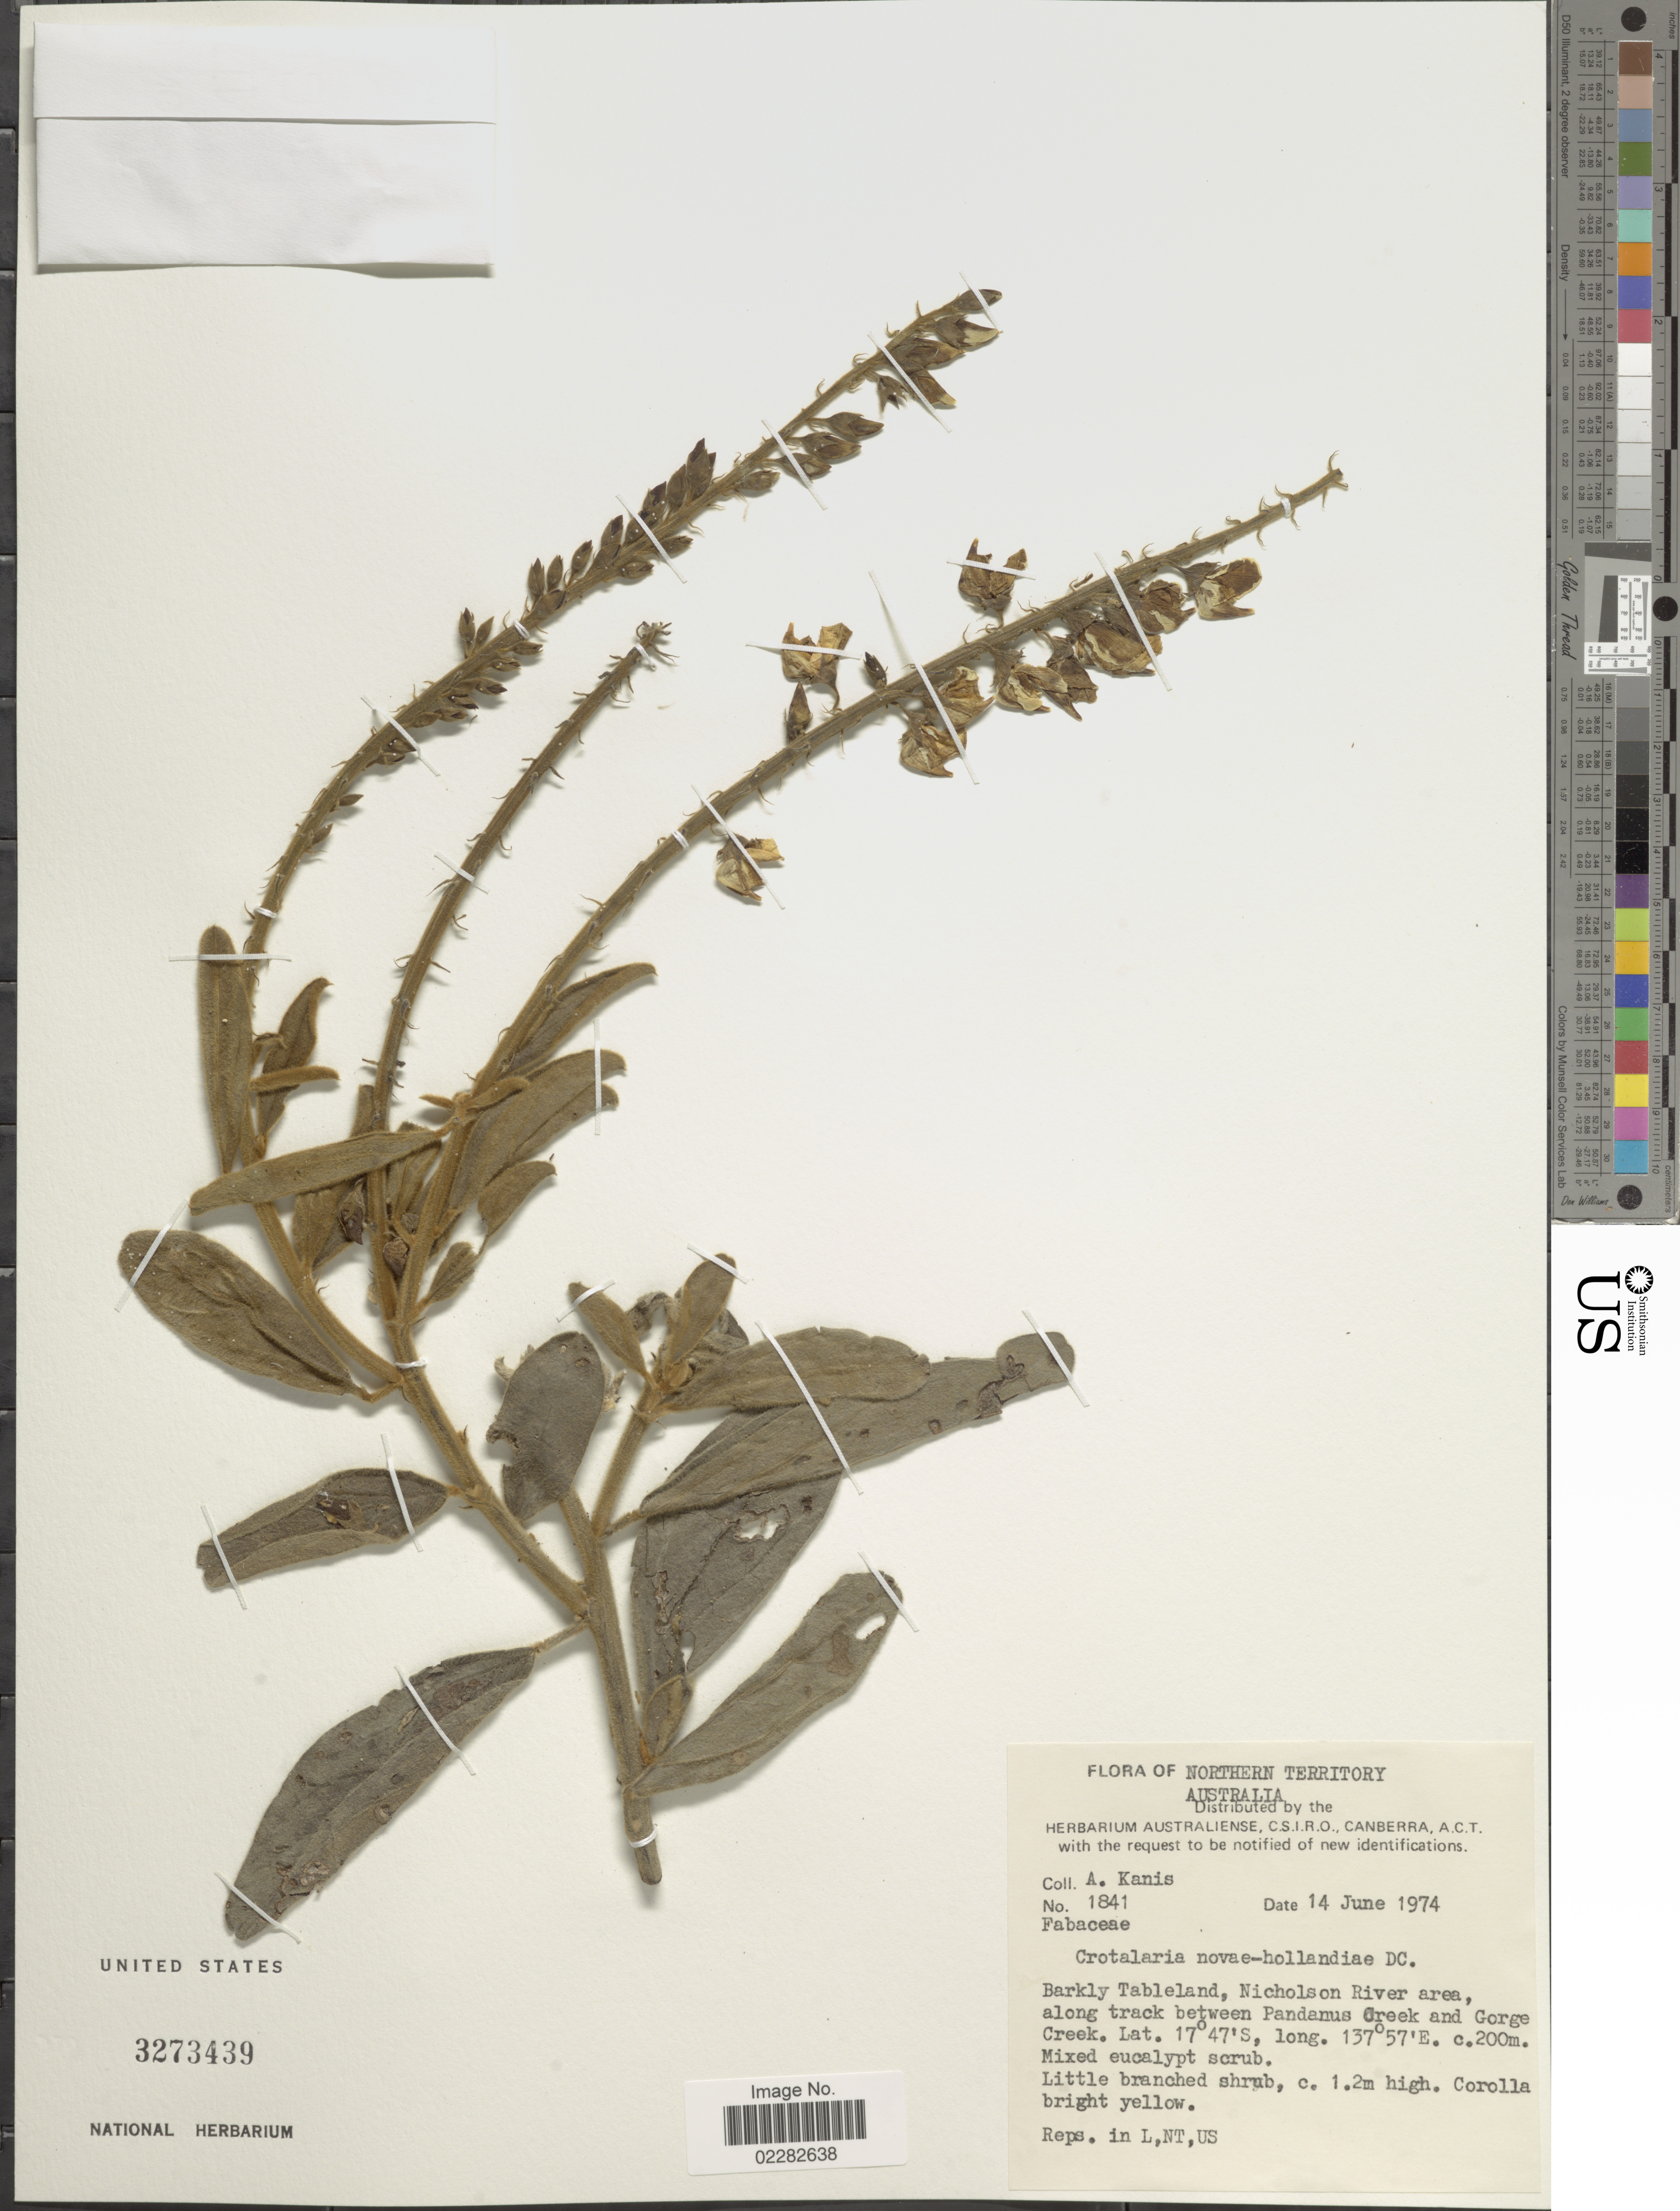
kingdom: Plantae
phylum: Tracheophyta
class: Magnoliopsida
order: Fabales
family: Fabaceae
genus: Crotalaria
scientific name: Crotalaria novae-hollandiae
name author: DC.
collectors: A. Kanis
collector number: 1841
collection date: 1974-06-14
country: Australia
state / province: Northern Territory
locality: Barkly Tableland, Nicholson River area, along track between Pandanus Creek and Gorge Creek.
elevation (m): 200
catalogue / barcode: US 3273439